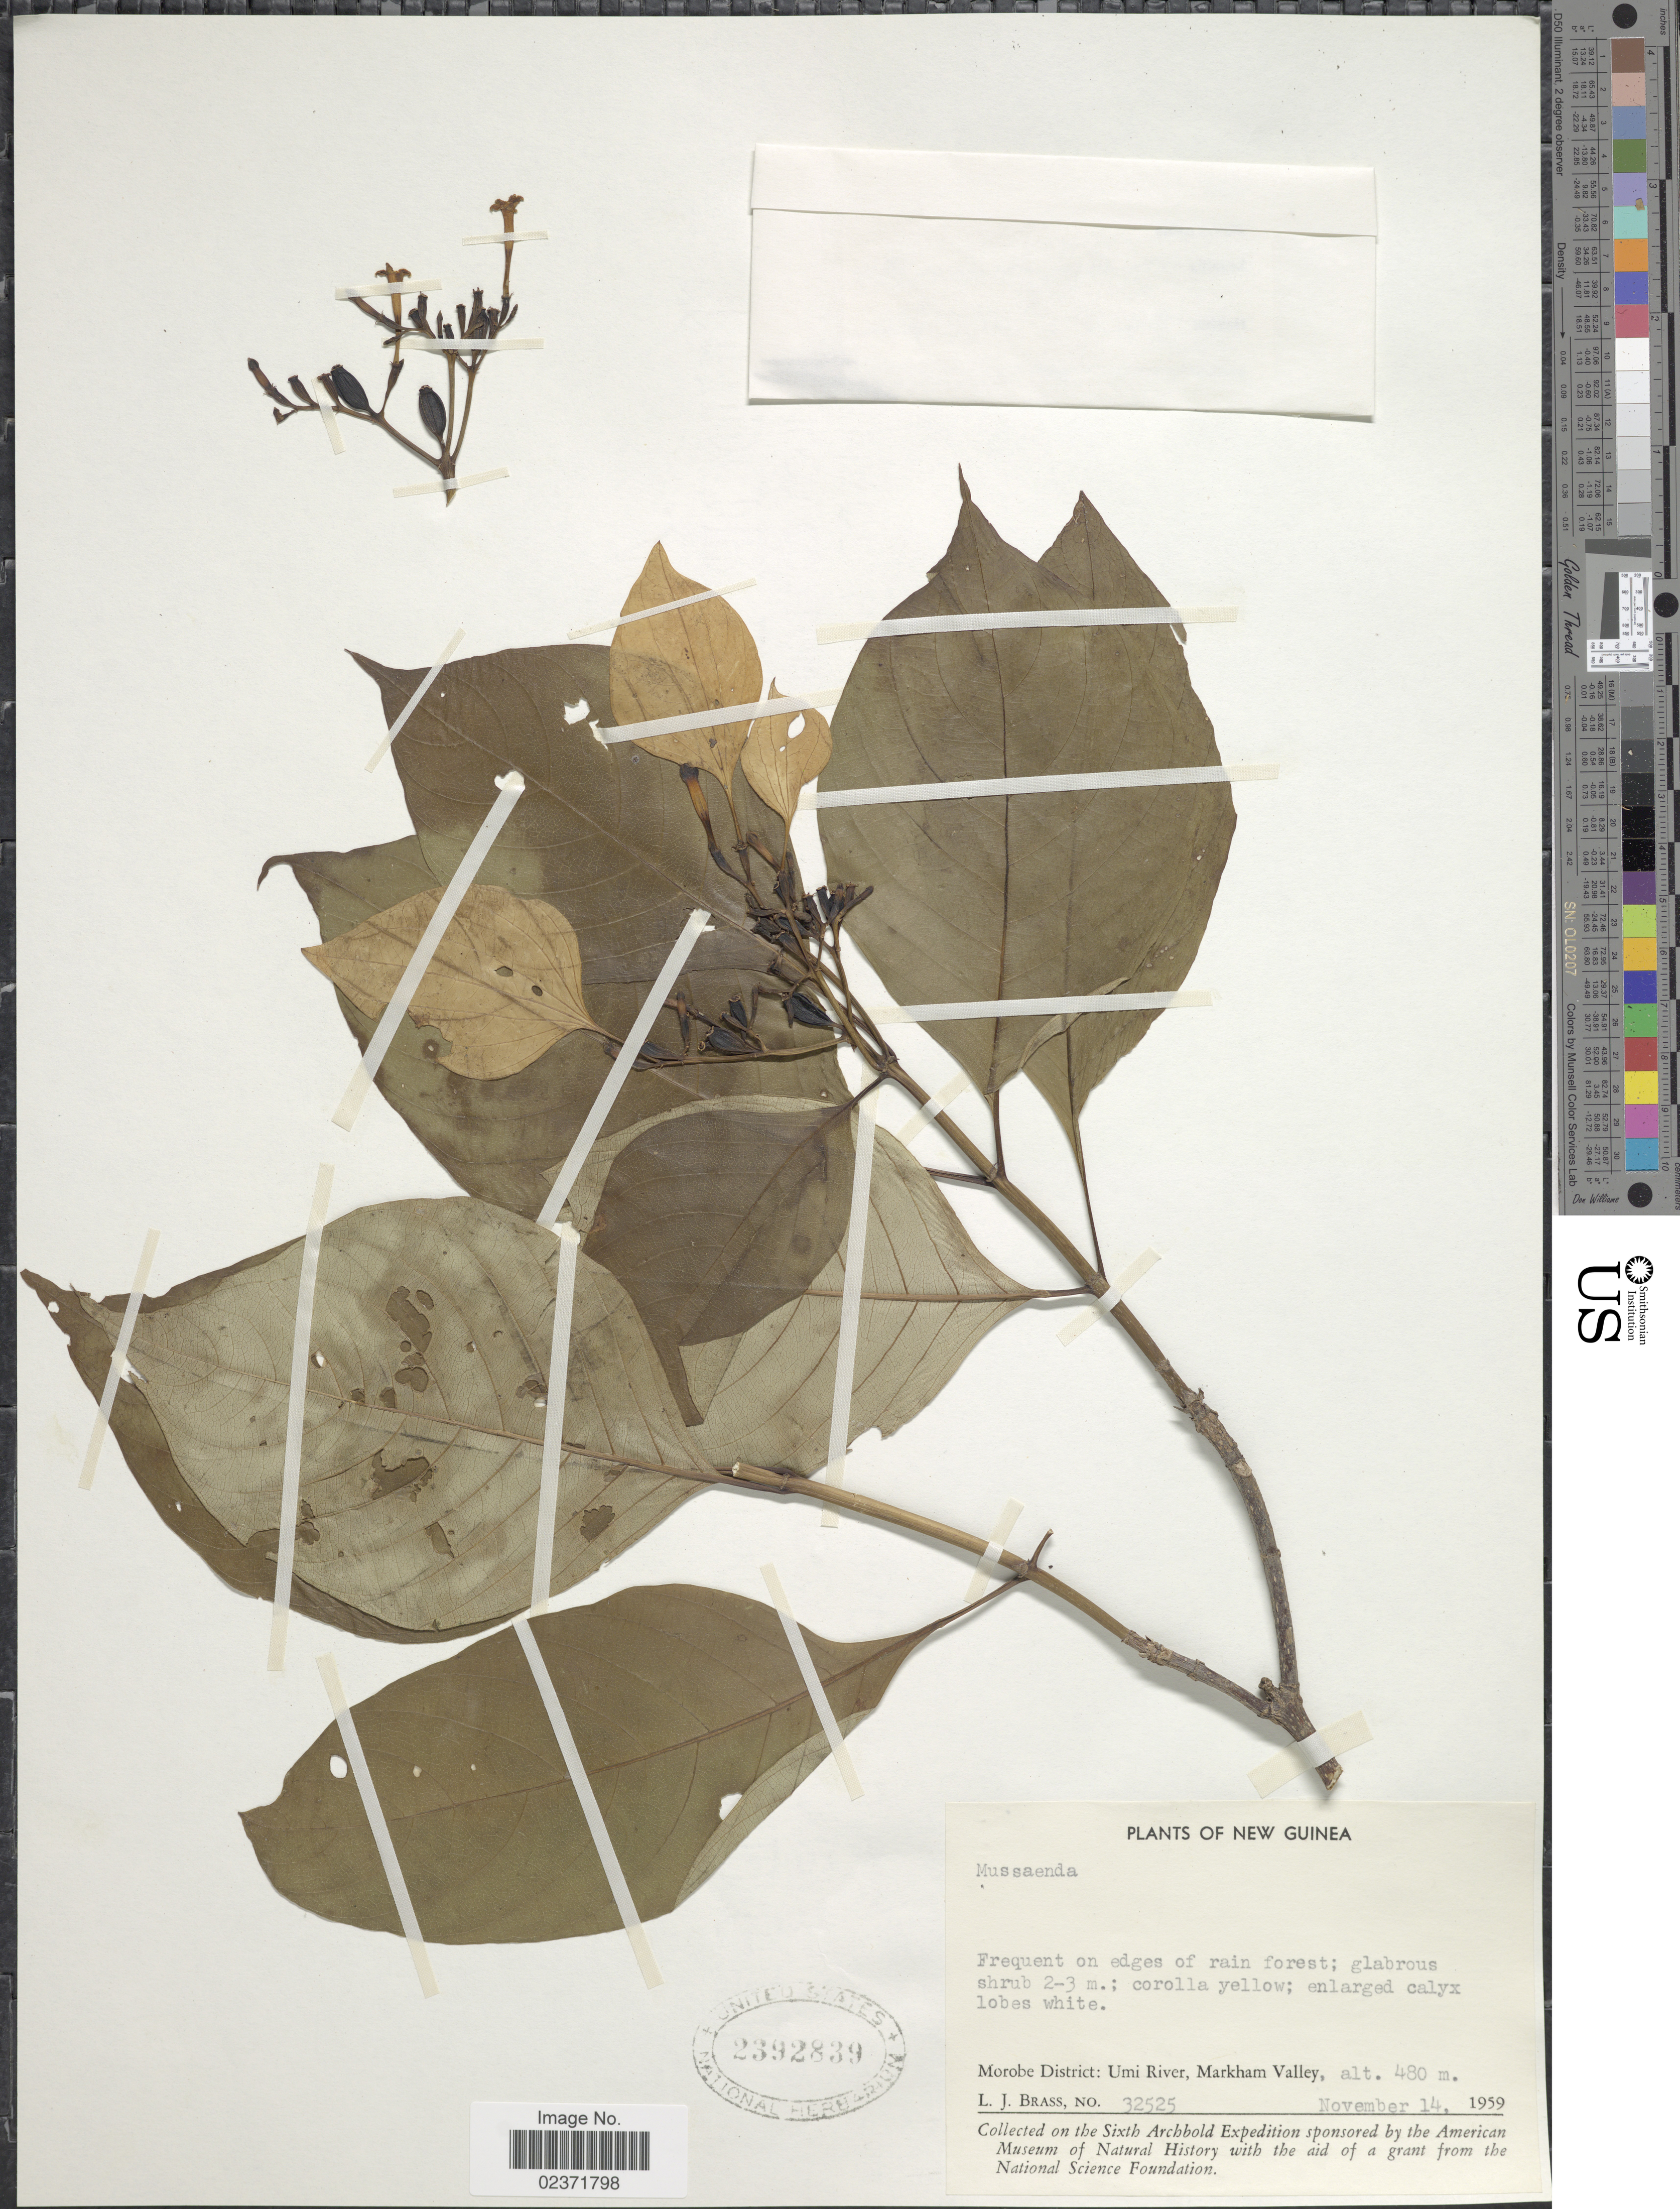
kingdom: Plantae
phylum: Tracheophyta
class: Magnoliopsida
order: Gentianales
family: Rubiaceae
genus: Mussaenda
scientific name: Mussaenda sp.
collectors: L. J. Brass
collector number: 32525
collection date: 1959-11-14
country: Papua New Guinea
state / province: Morobe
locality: New Guinea, Morobe District: Umi River, Markham Valley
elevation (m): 480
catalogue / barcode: US 2392839